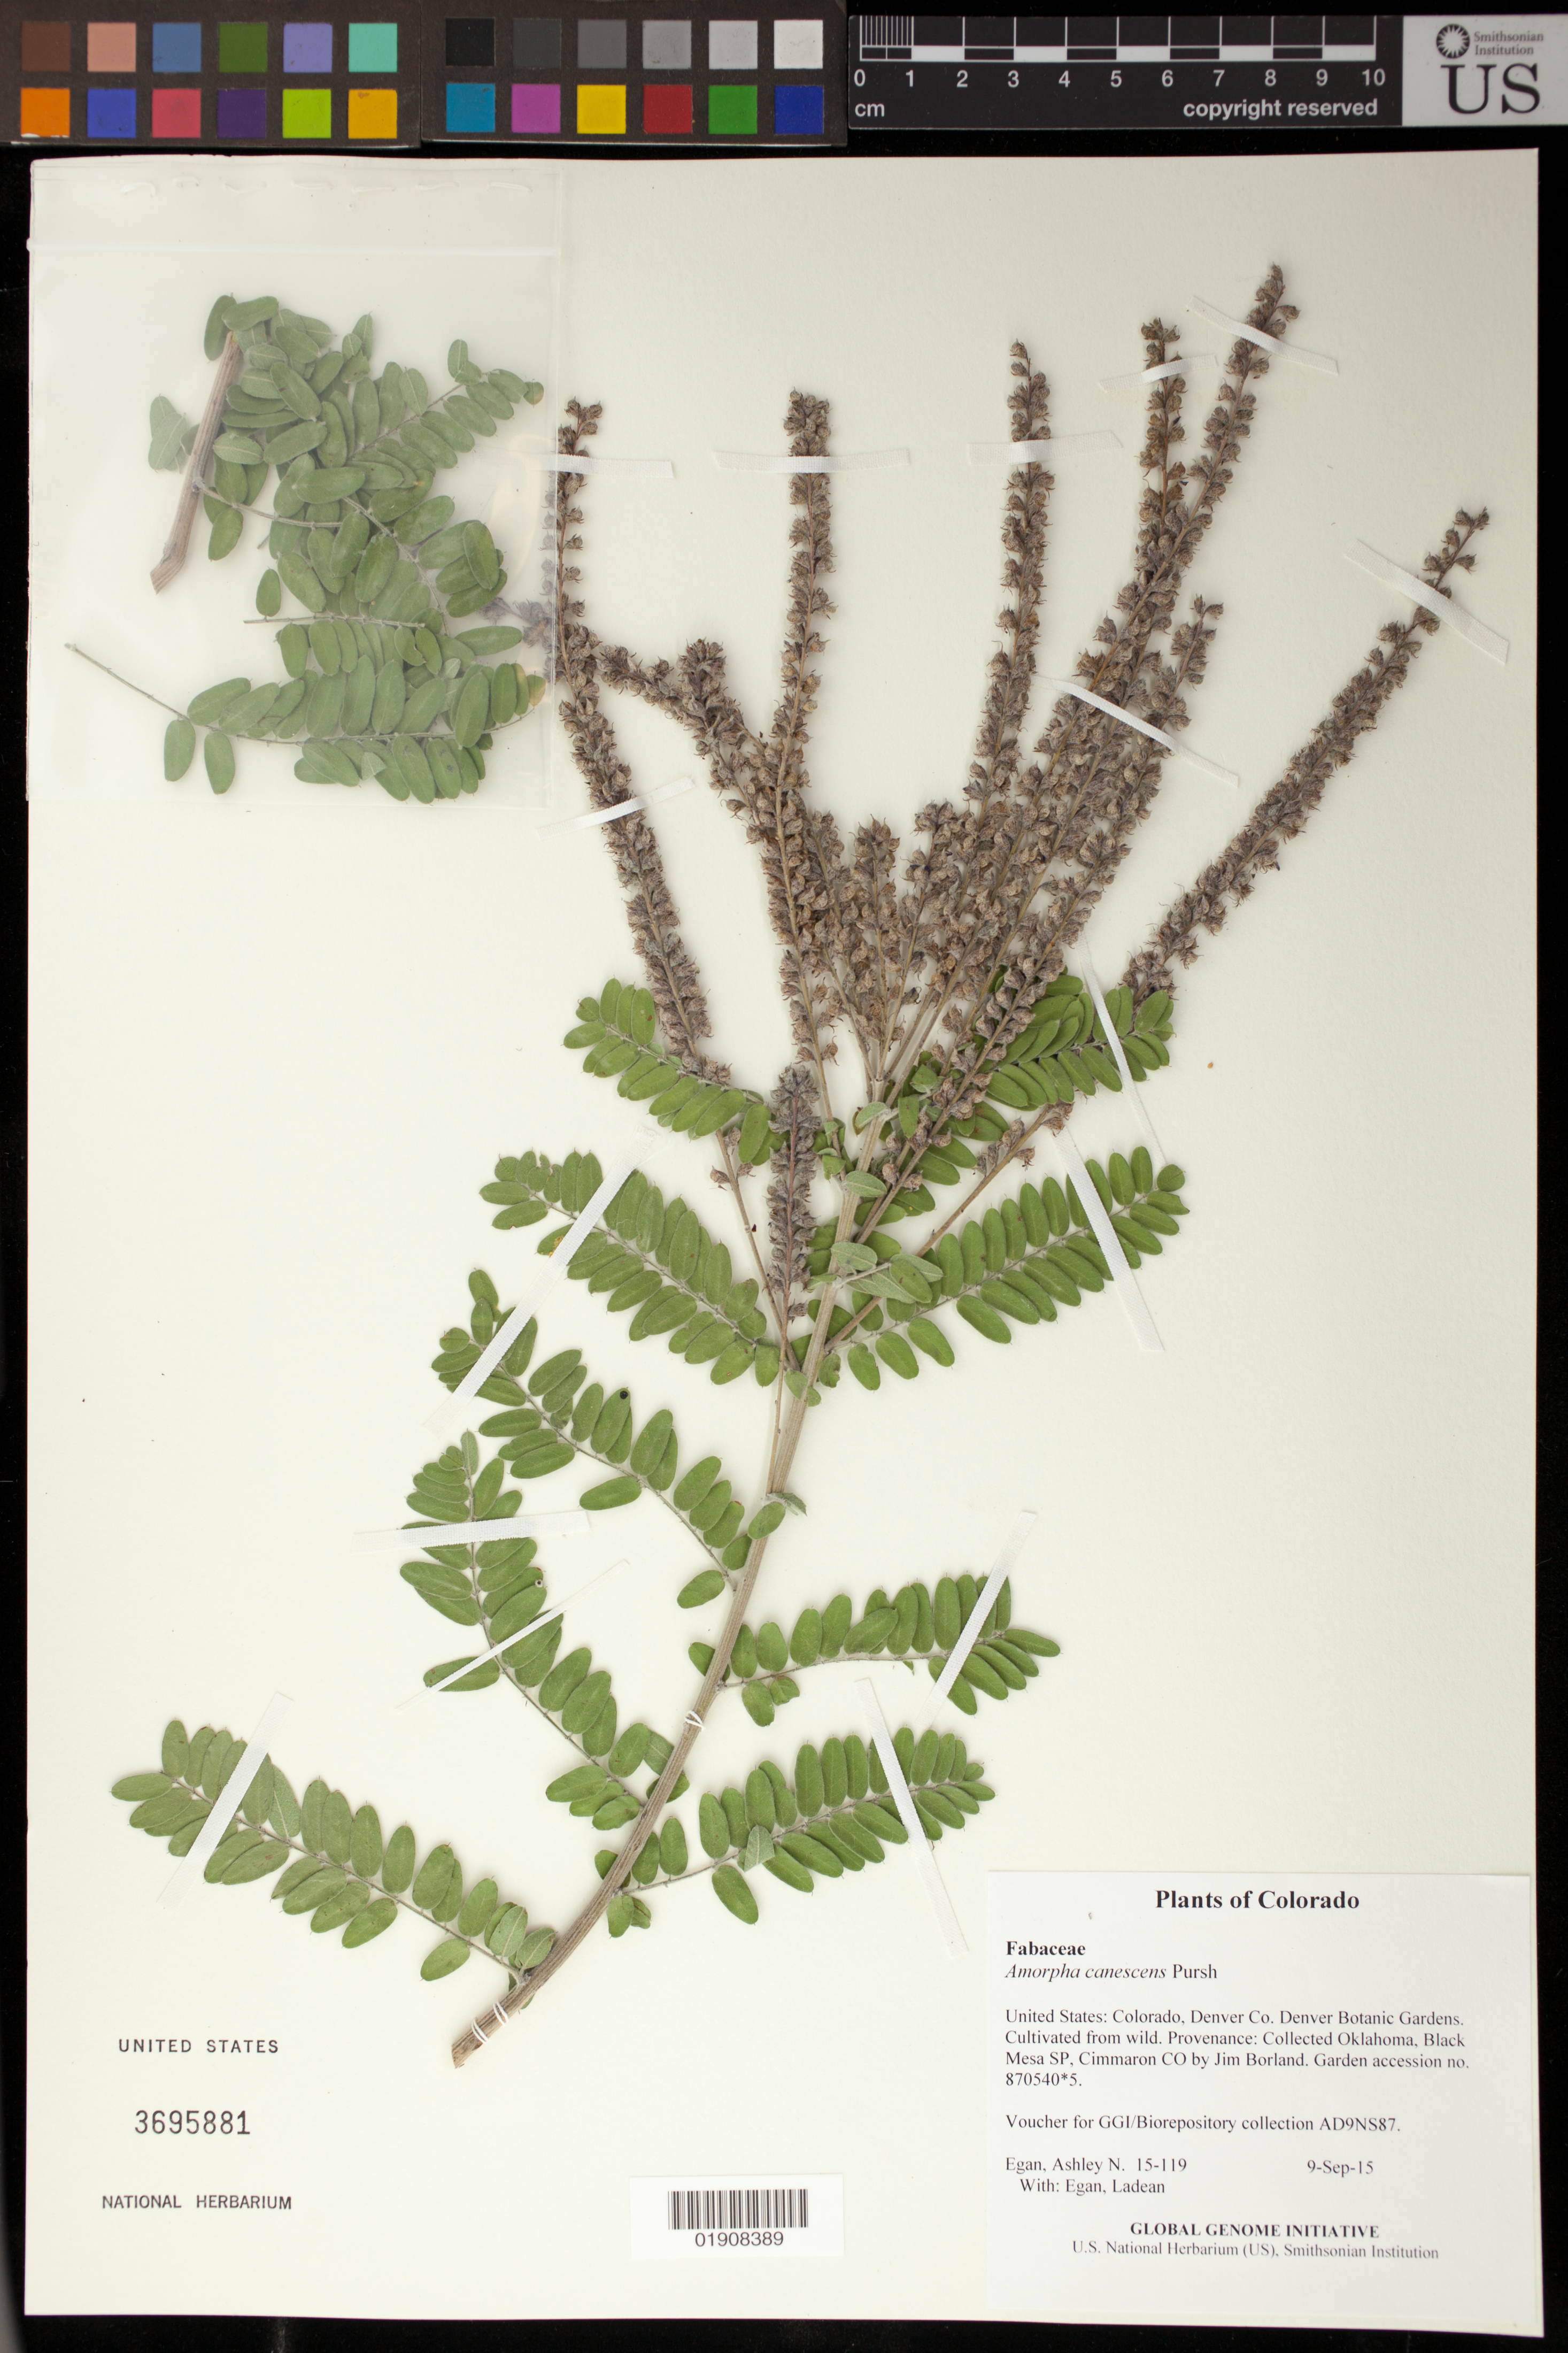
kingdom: Plantae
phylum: Tracheophyta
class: Magnoliopsida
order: Fabales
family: Fabaceae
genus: Amorpha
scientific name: Amorpha canescens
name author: Pursh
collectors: A. N. Egan & L. Egan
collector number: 15-119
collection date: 2015-09-09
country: United States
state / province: Colorado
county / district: Denver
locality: Denver Botanic Gardens. Cultivated from wild. Provenance: Collected Oklahoma, Black Mesa SP, Cimmaron CO by Jim Borland. Garden accession no. 870540.5.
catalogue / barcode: US 3695881